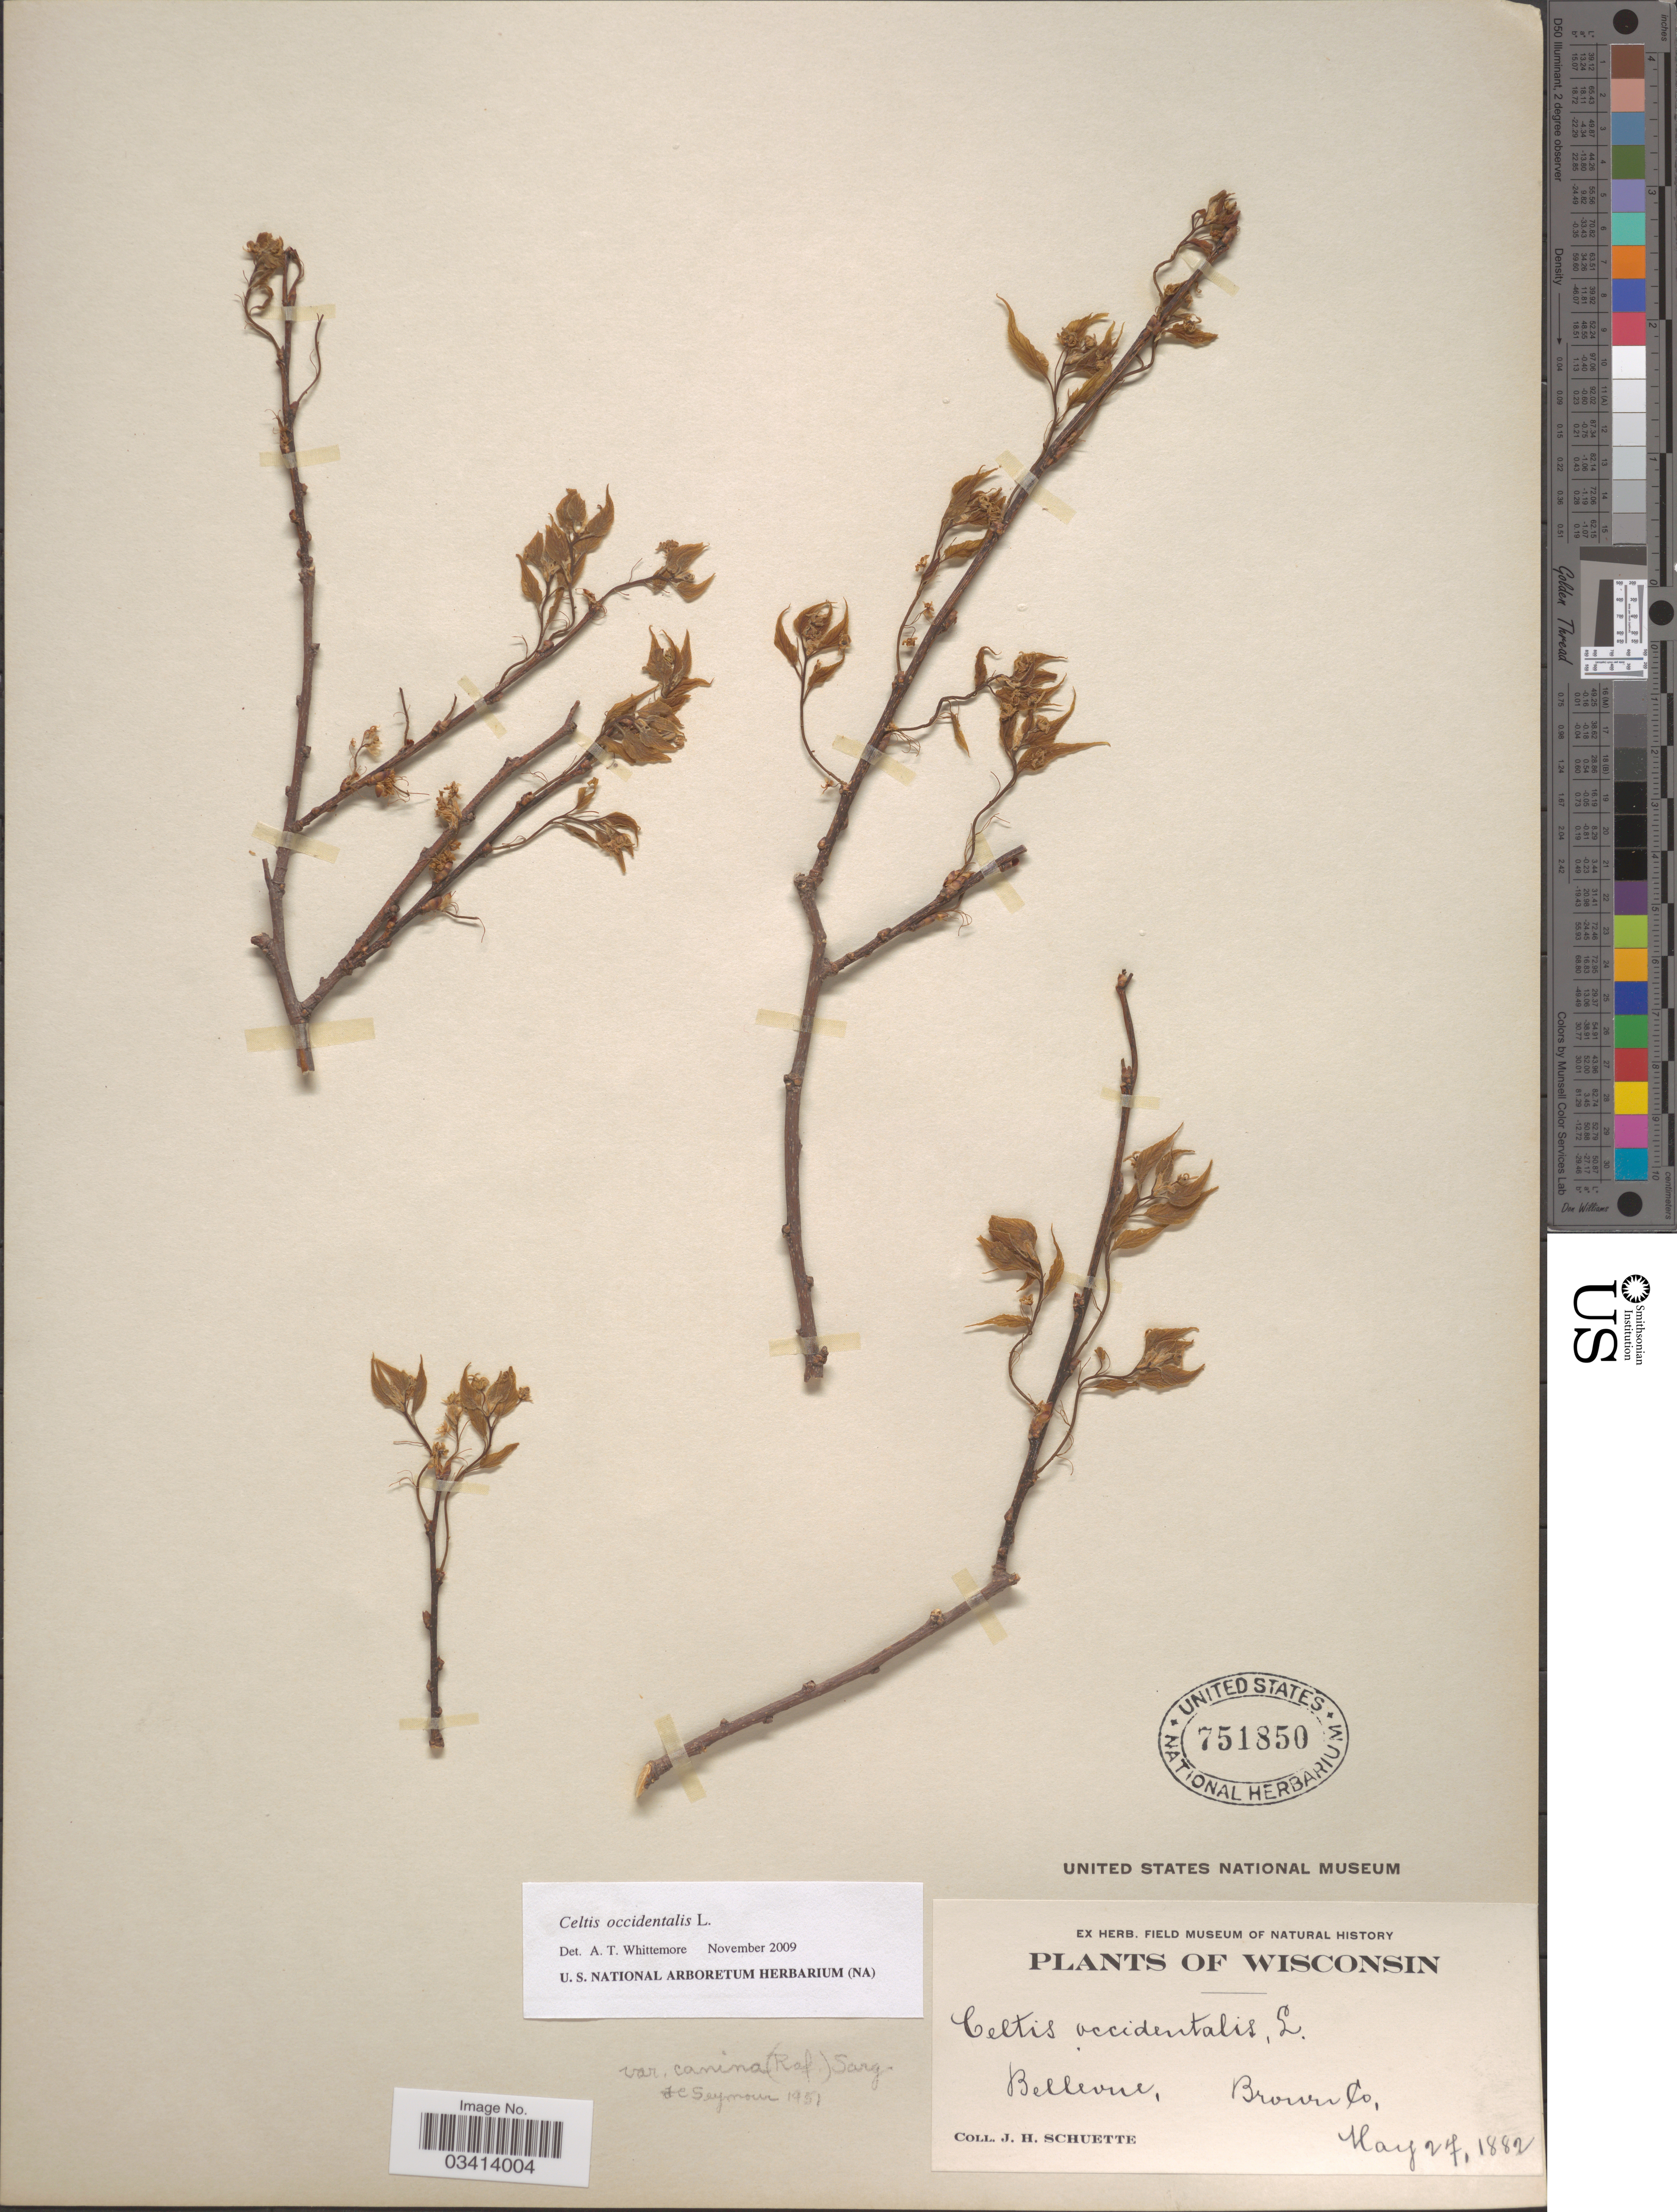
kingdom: Plantae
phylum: Tracheophyta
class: Magnoliopsida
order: Rosales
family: Cannabaceae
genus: Celtis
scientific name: Celtis occidentalis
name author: L.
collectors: J. H. Schuette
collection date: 1882-05-27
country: United States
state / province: Wisconsin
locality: Bellevue, Brown Co.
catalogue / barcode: US 751850